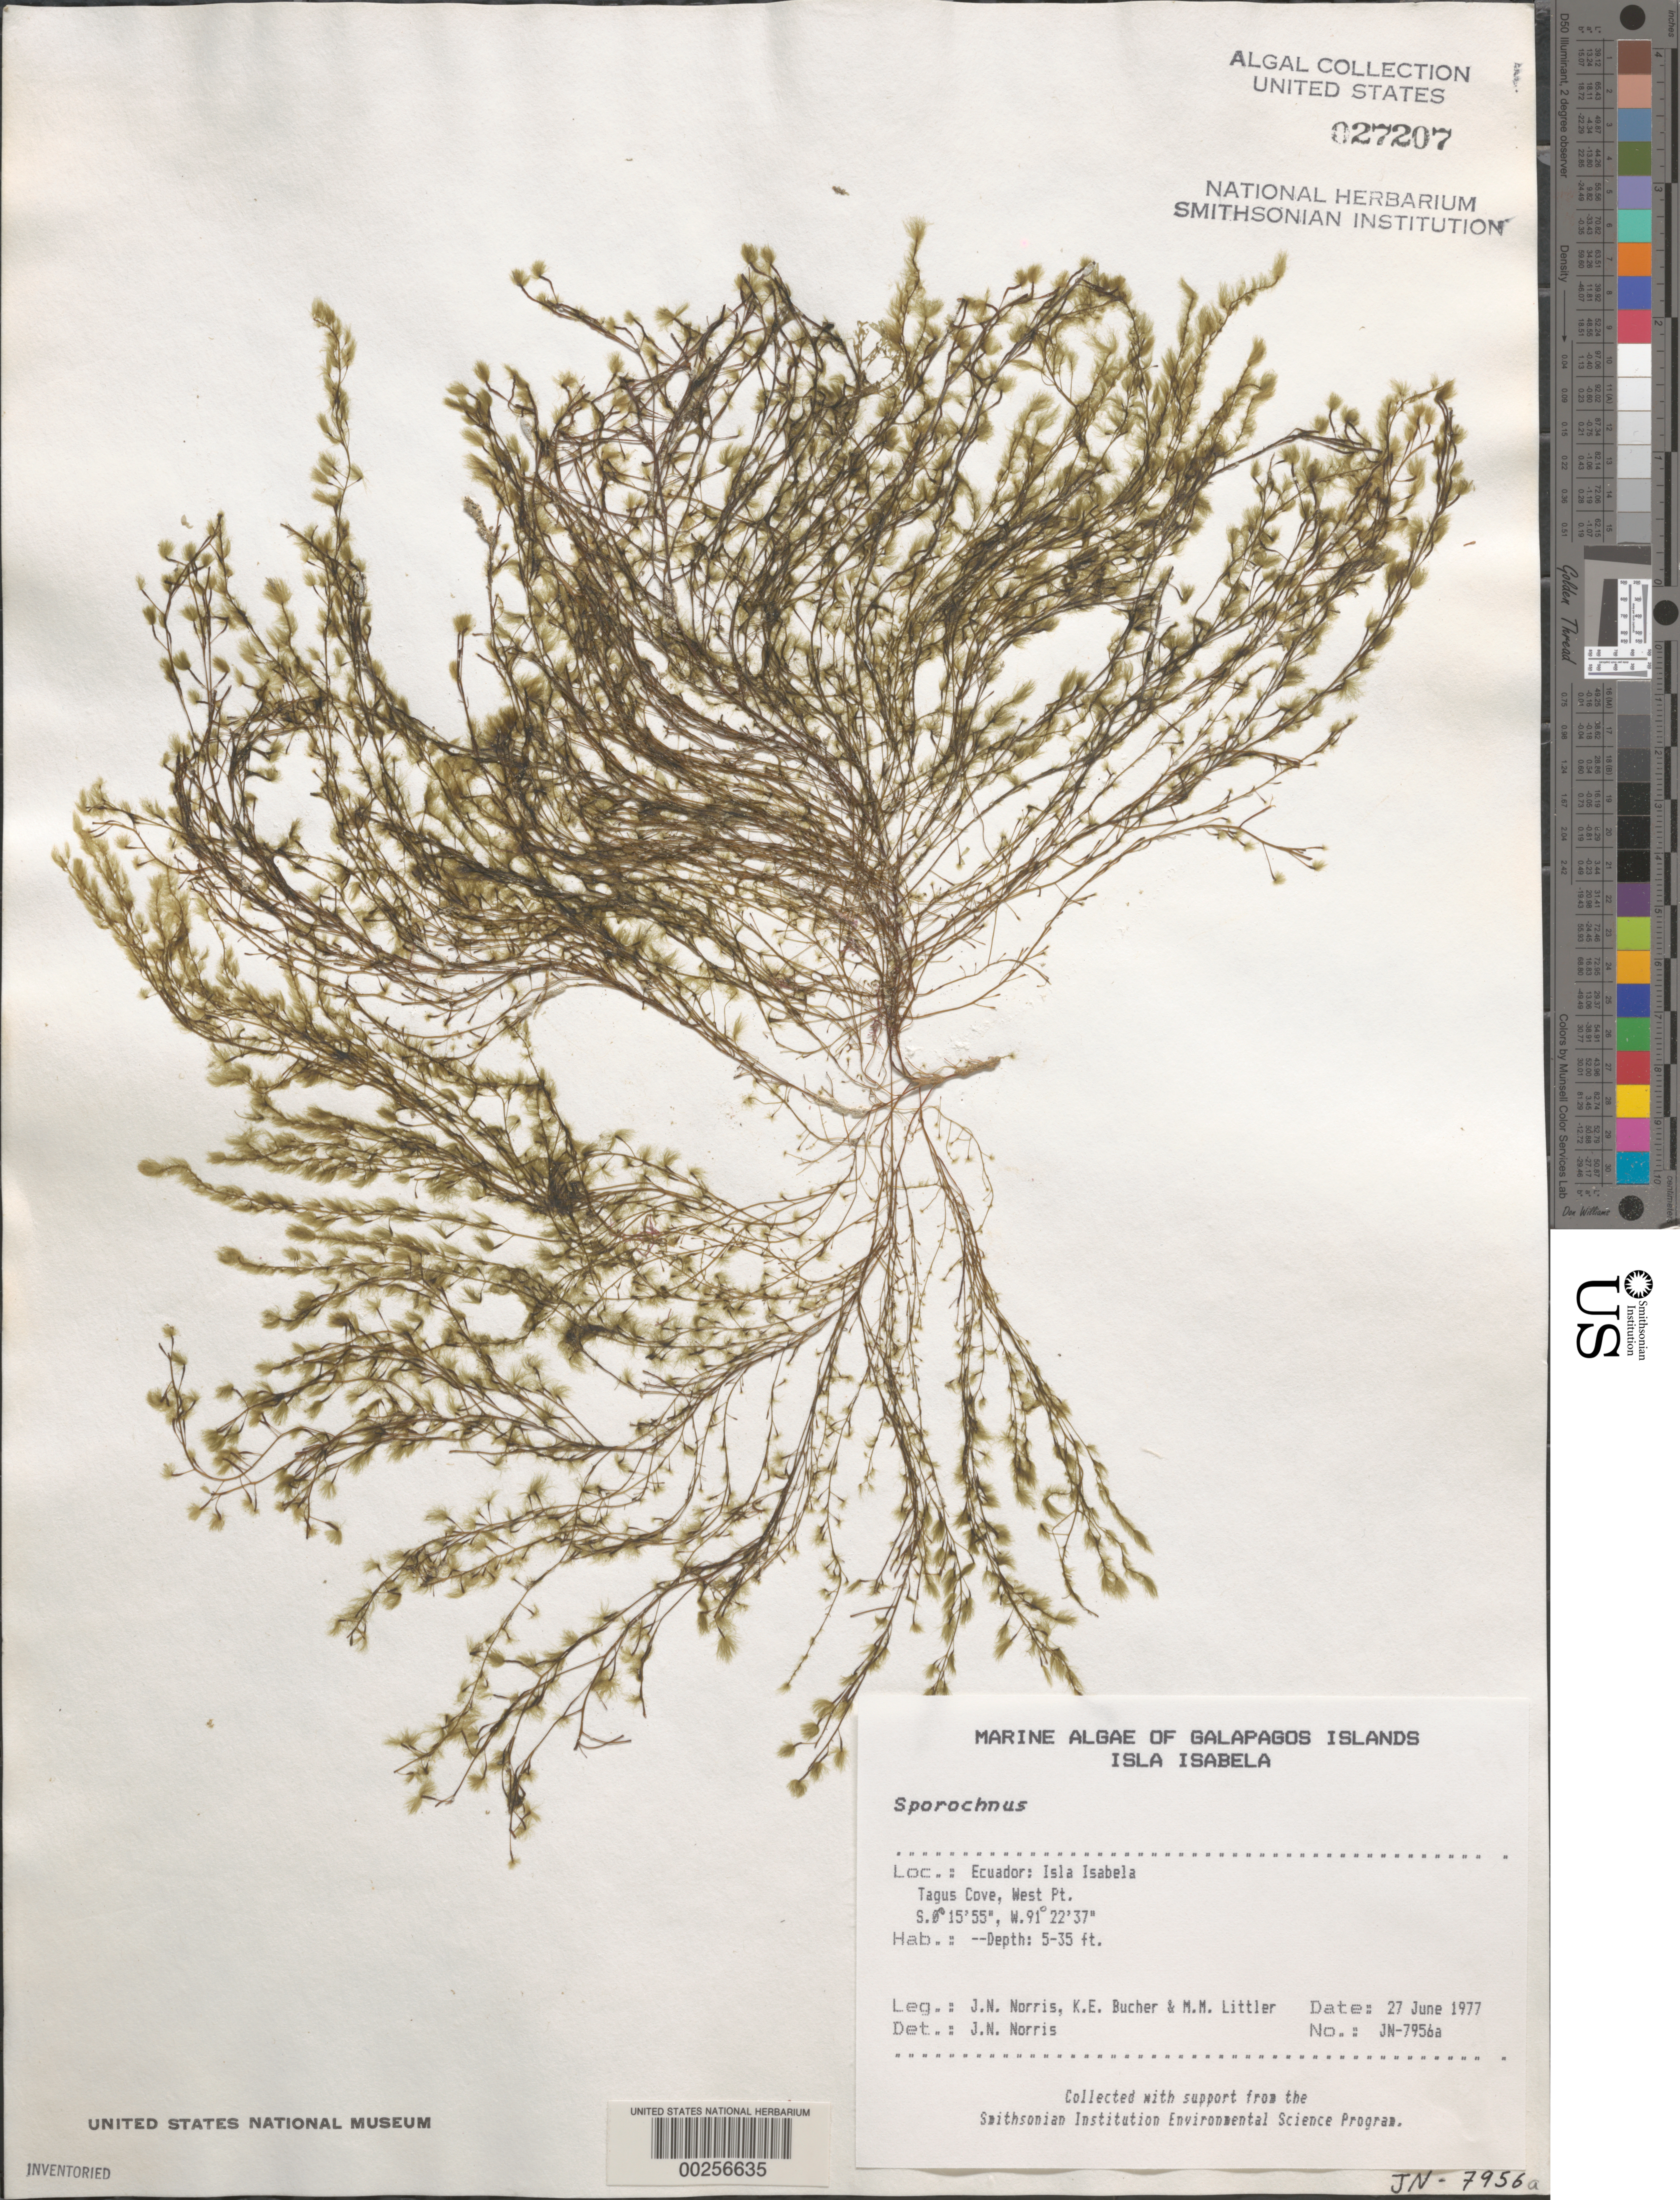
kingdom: Chromista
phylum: Ochrophyta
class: Phaeophyceae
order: Sporochnales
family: Sporochnaceae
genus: Sporochnus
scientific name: Sporochnus sp.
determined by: Norris, James N.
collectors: J. N. Norris, K. E. Bucher & M. M. Littler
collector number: JN-7956a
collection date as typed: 27 Jun 1977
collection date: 1977-06-27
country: Ecuador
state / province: Colón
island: Isabela [Albemarle]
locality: Tagus Cove, West Point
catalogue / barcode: US 27207